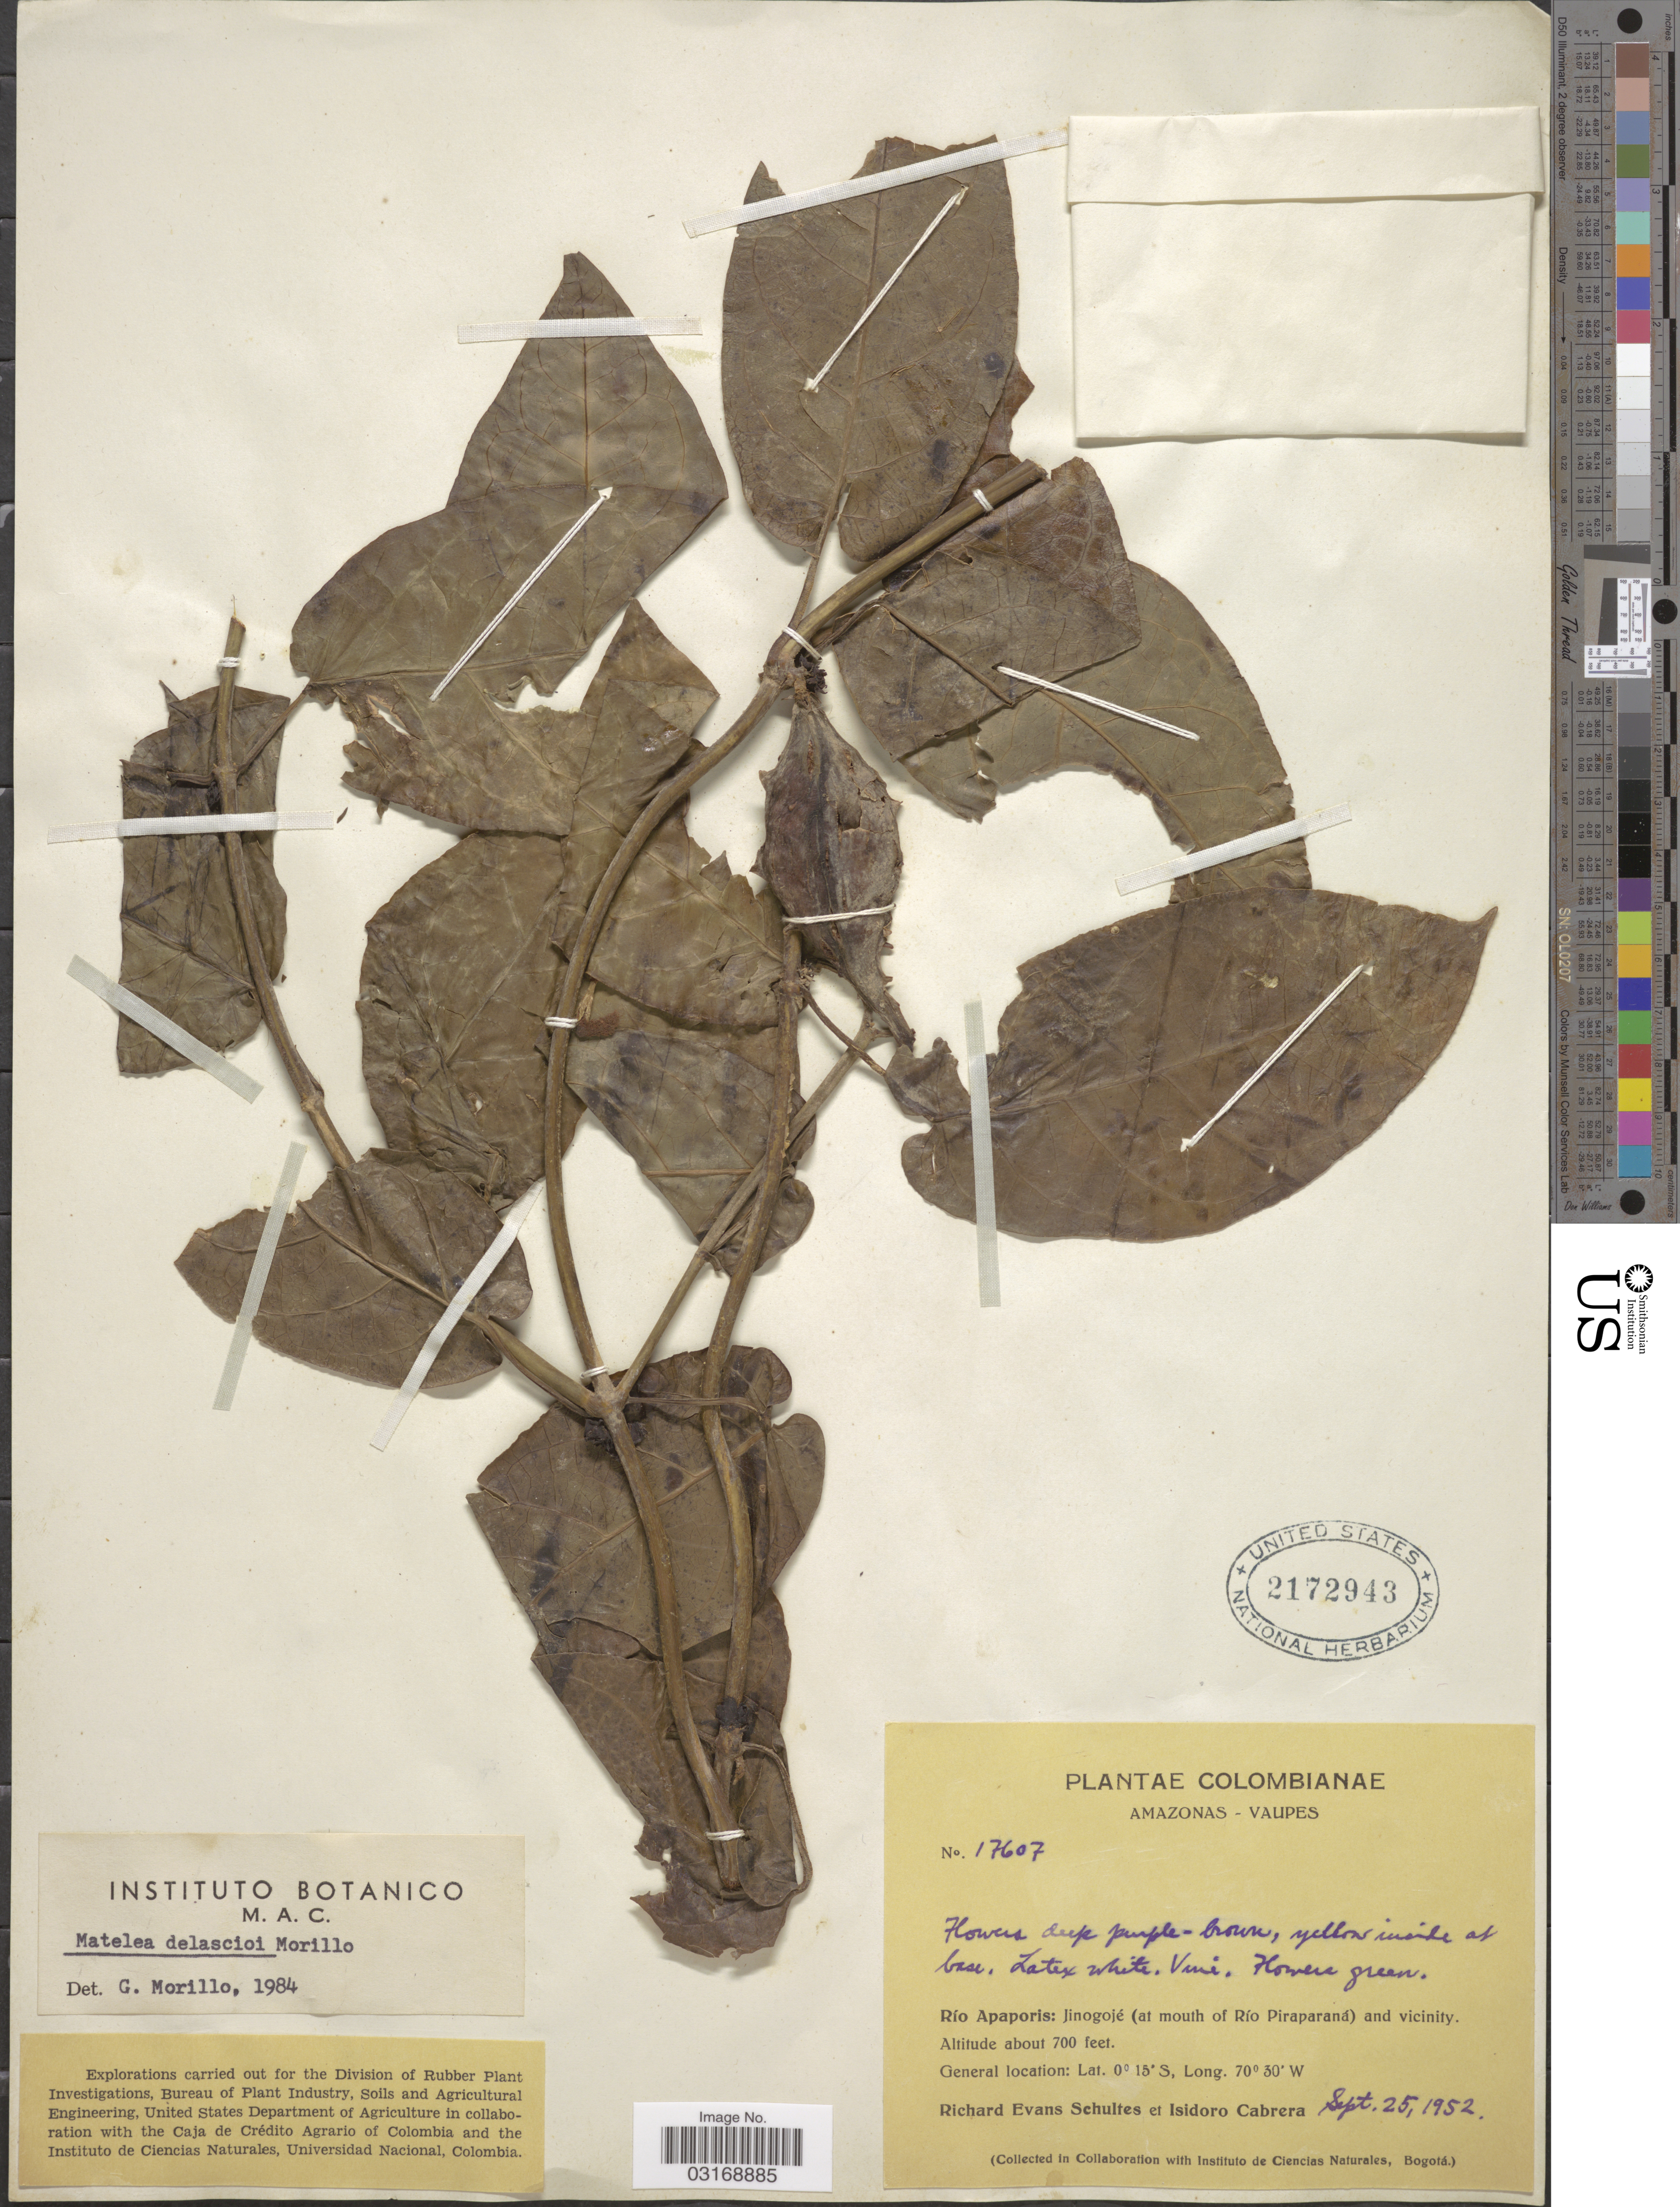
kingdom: Plantae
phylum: Tracheophyta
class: Magnoliopsida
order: Gentianales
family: Apocynaceae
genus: Matelea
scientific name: Matelea delascioi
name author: Morillo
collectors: R. E. Schultes & I. Cabrera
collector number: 17607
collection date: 1952-09-25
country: Colombia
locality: Amazonas-Vaupes. Río Apaporis: Jinogojé (at mouth of Río Piraparaná) and vicinity.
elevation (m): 213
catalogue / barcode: US 2172943